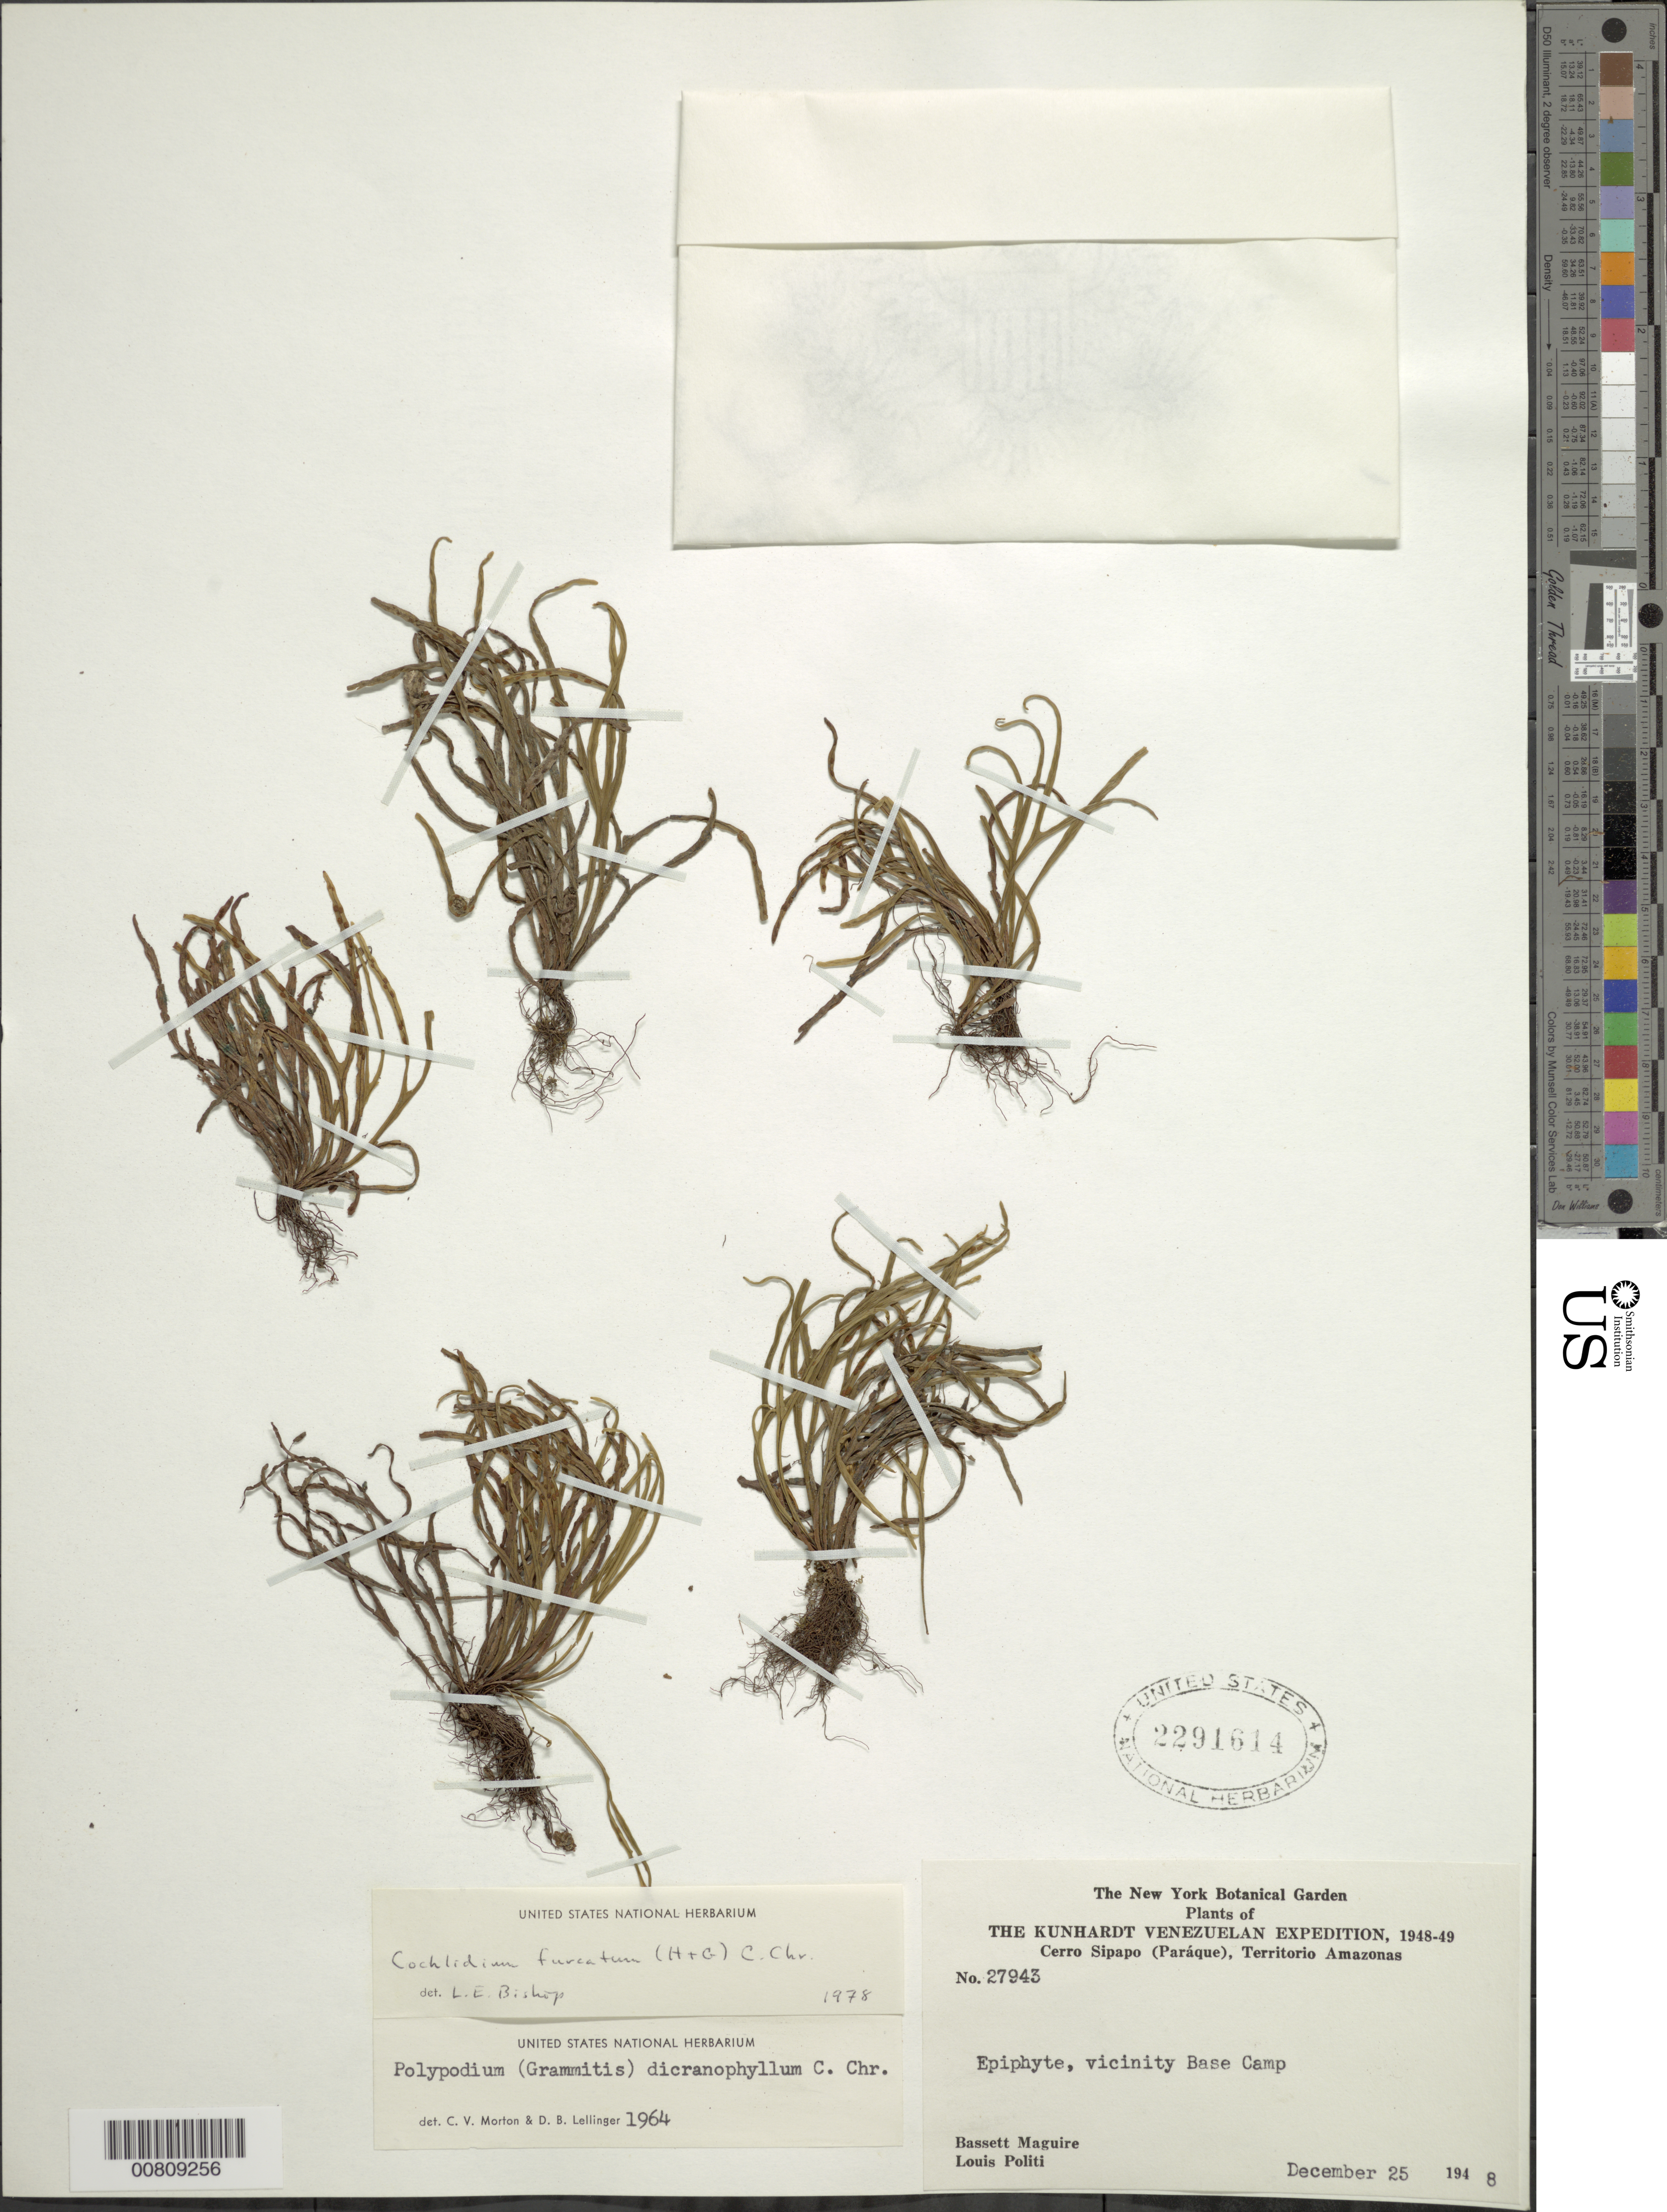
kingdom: Plantae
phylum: Tracheophyta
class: Polypodiopsida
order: Polypodiales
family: Polypodiaceae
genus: Cochlidium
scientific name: Cochlidium furcatum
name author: (Hook. & Grev.) C. Chr.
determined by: Bishop, L. E.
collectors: B. Maguire & L. Politi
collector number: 27943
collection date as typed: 25-Dec-48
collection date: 1948-12-25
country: Venezuela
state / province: Amazonas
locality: Cerro Sipapo (Paráque), Base Camp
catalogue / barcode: US 2291614